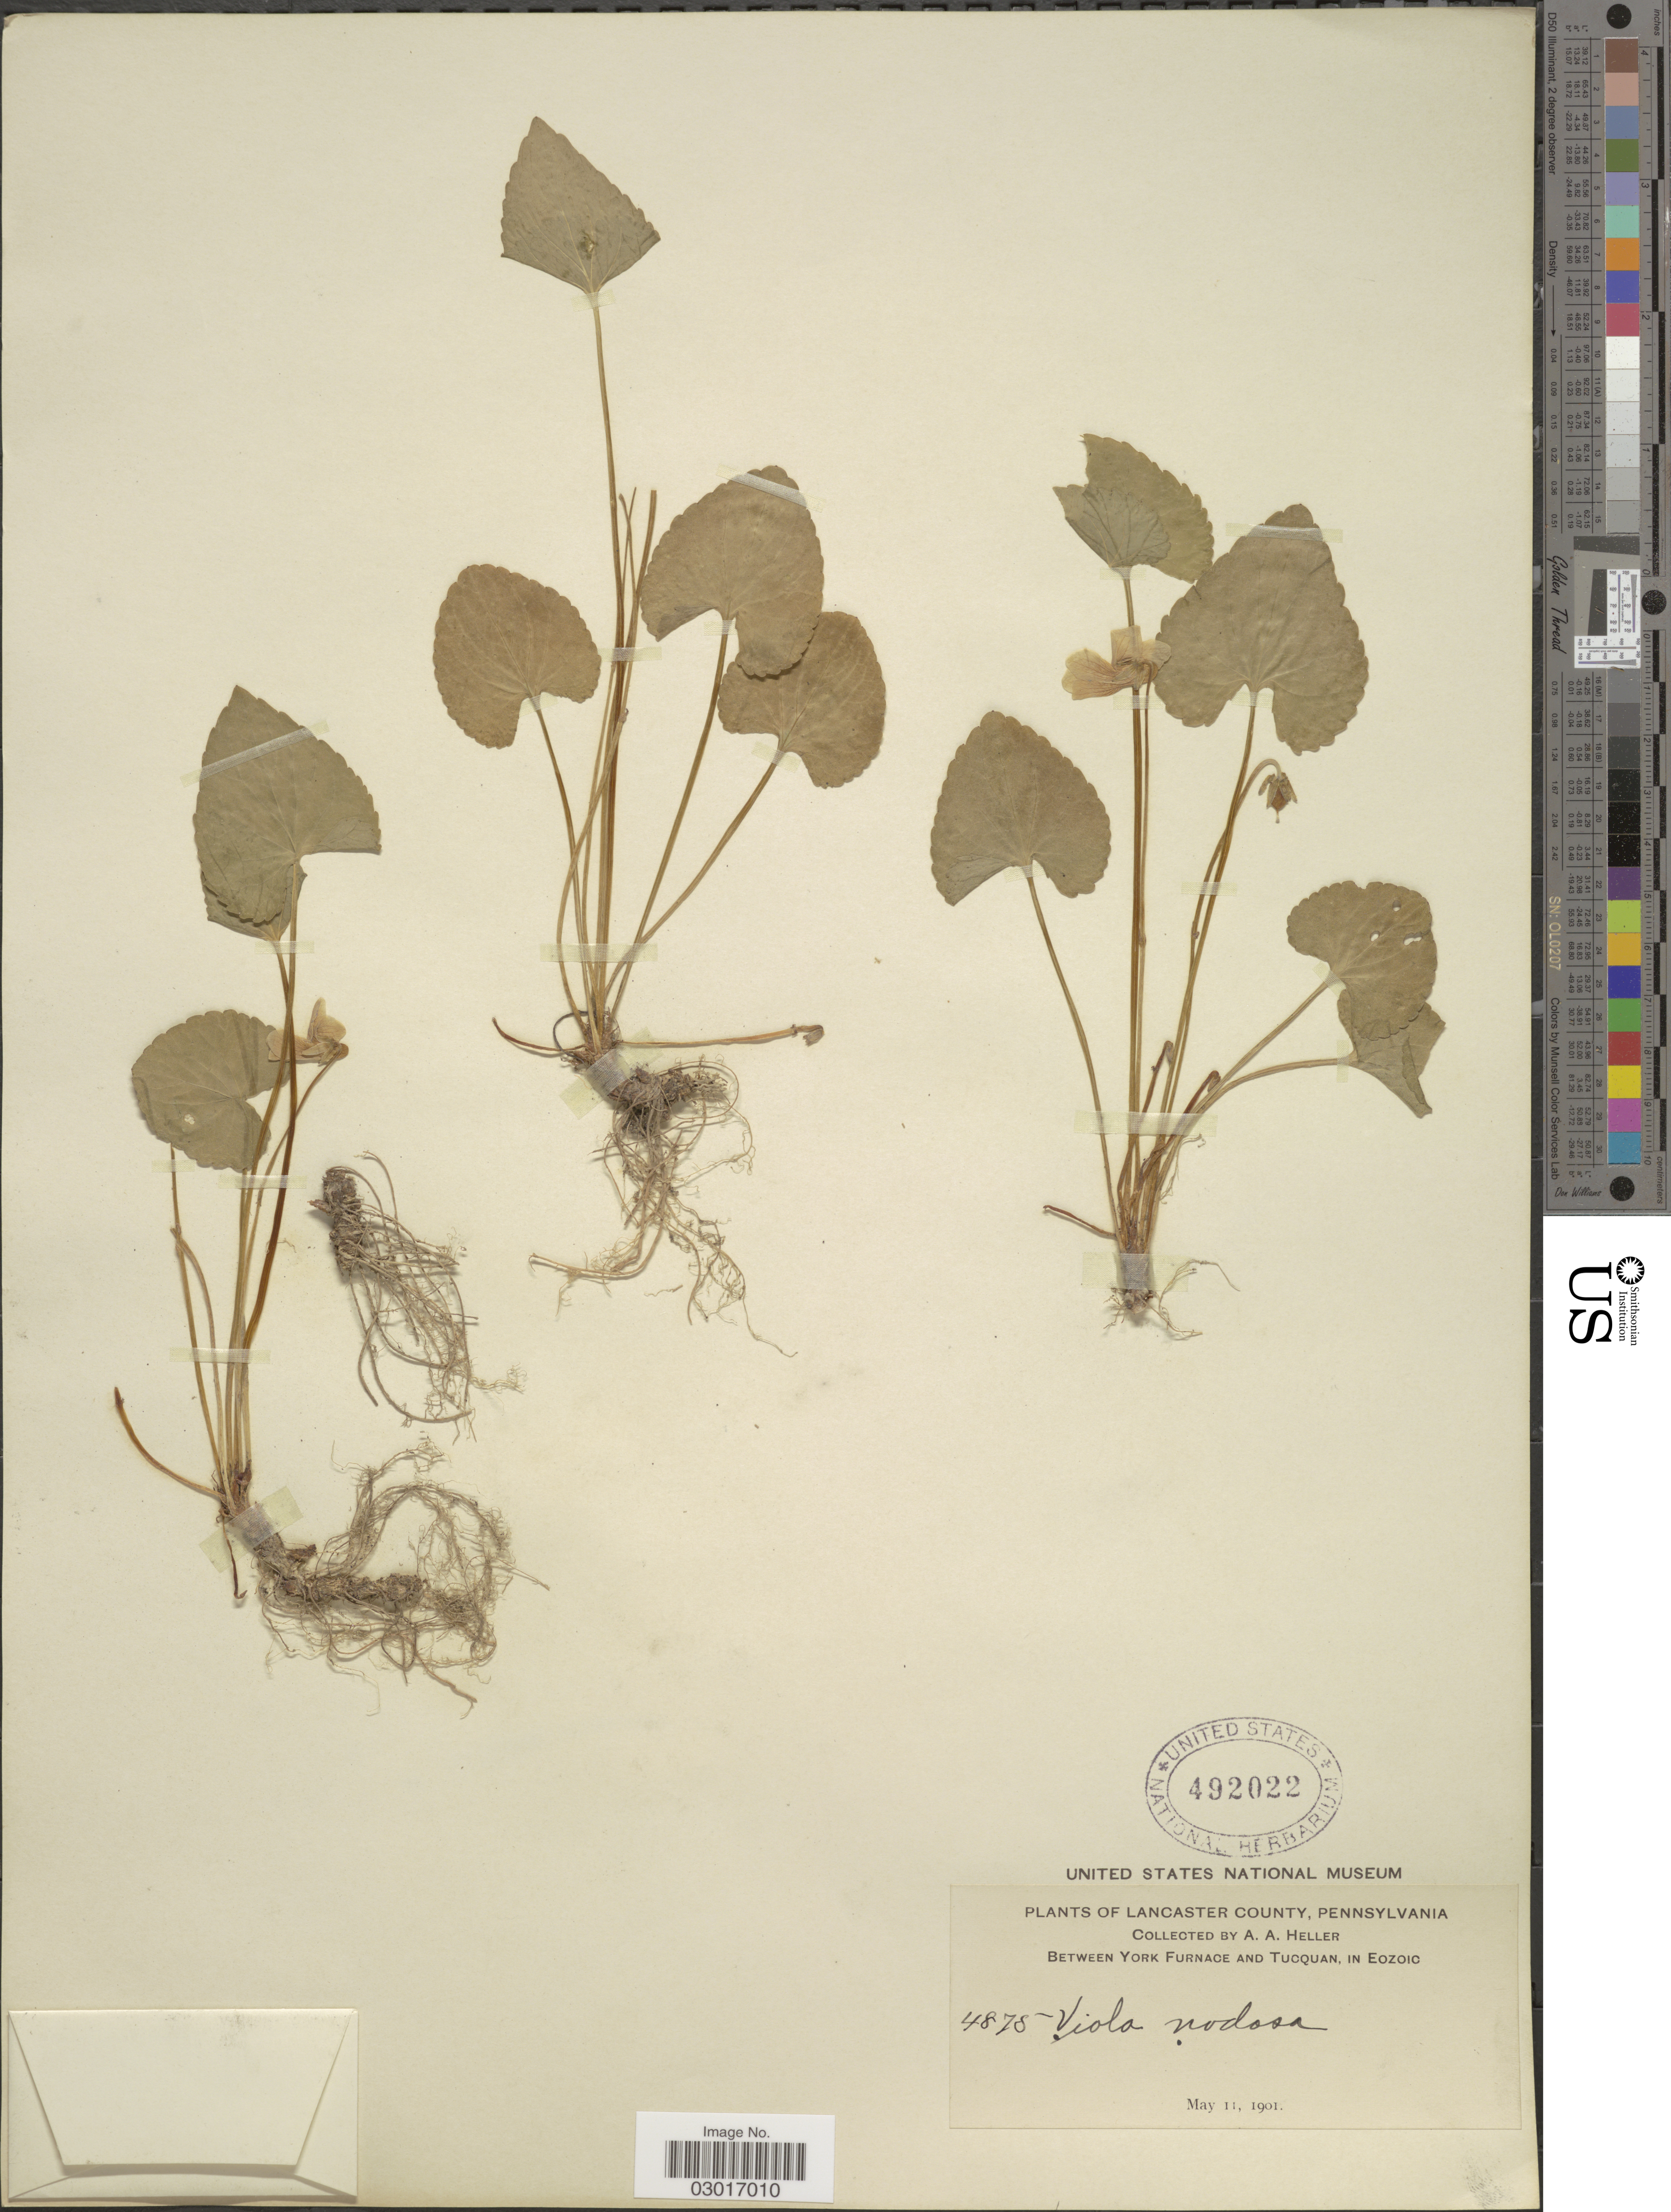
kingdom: Plantae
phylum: Tracheophyta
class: Magnoliopsida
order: Malpighiales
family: Violaceae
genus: Viola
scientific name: Viola sororia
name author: Willd.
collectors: A. A. Heller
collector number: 4878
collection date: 1901-05-11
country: United States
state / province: Pennsylvania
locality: Lancaster County, Between York Furnace and Tucquan, in Eozoic.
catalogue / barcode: US 492022